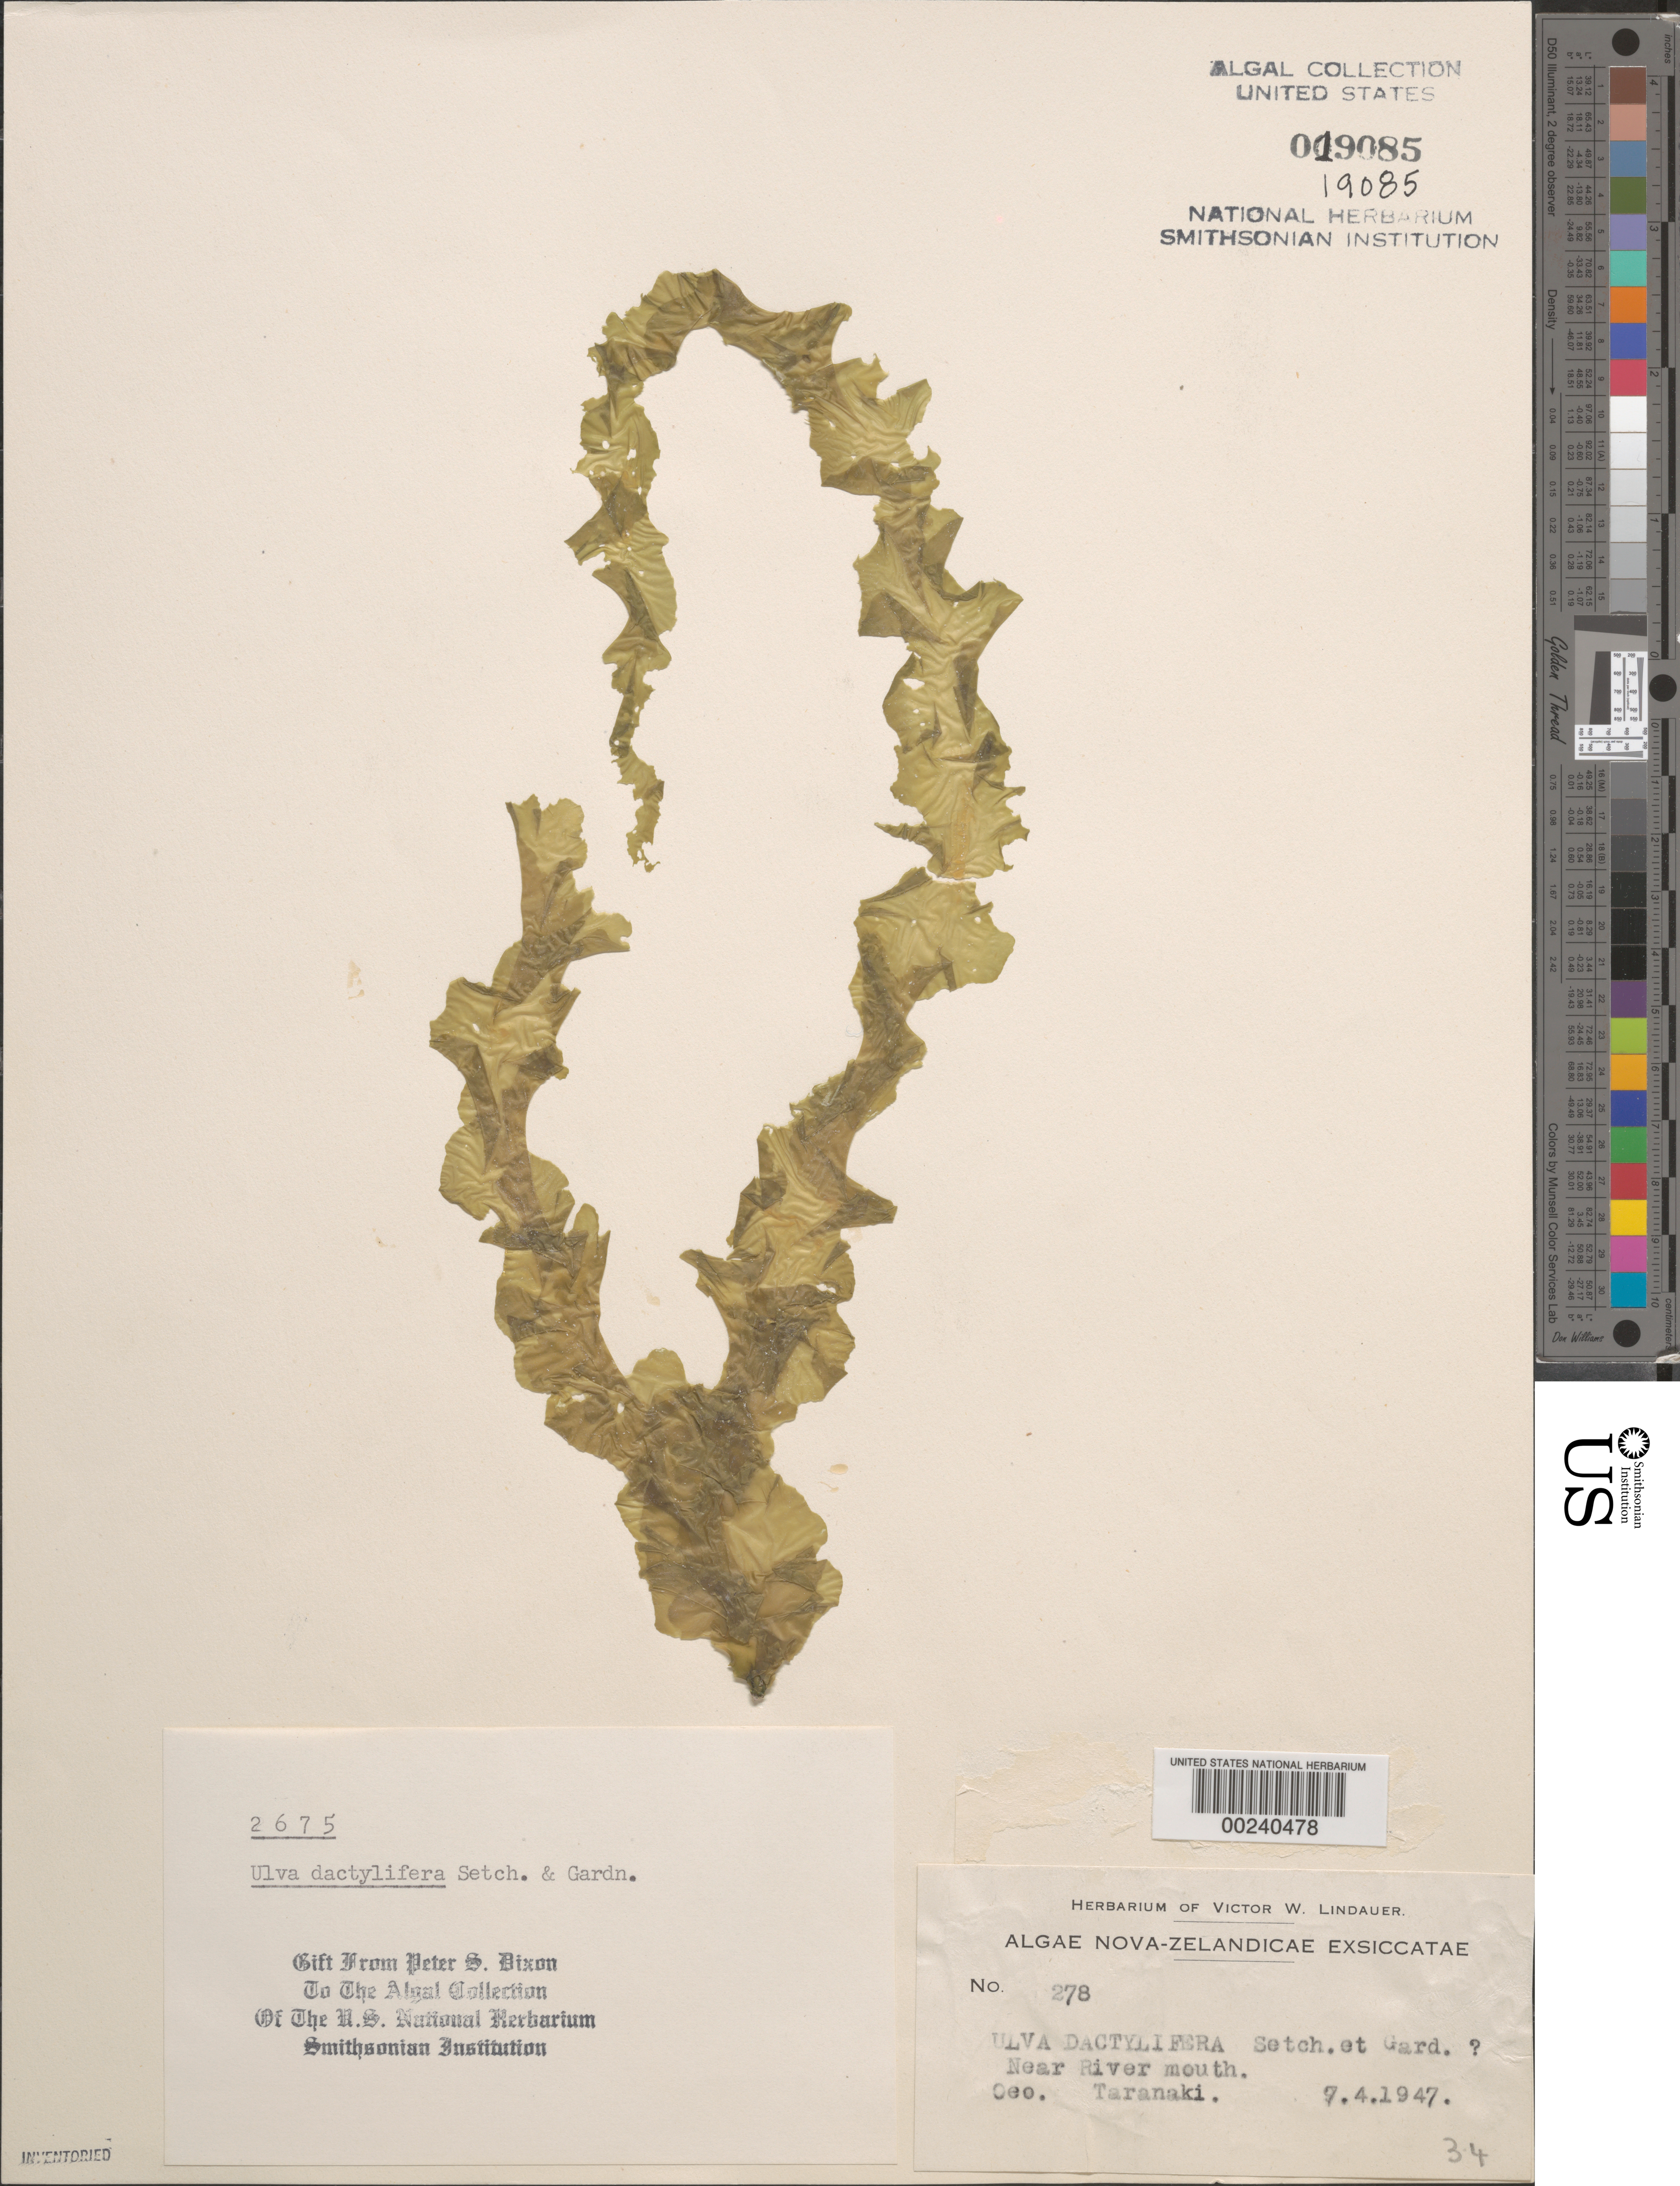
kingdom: Plantae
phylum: Chlorophyta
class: Ulvophyceae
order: Ulvales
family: Ulvaceae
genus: Ulva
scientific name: Ulva taeniata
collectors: V. Lindauer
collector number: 278 & PSD 2675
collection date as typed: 07 Apr 1947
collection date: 1947-04-07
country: New Zealand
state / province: Taranaki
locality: Oeo, taranaki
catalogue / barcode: US 19085